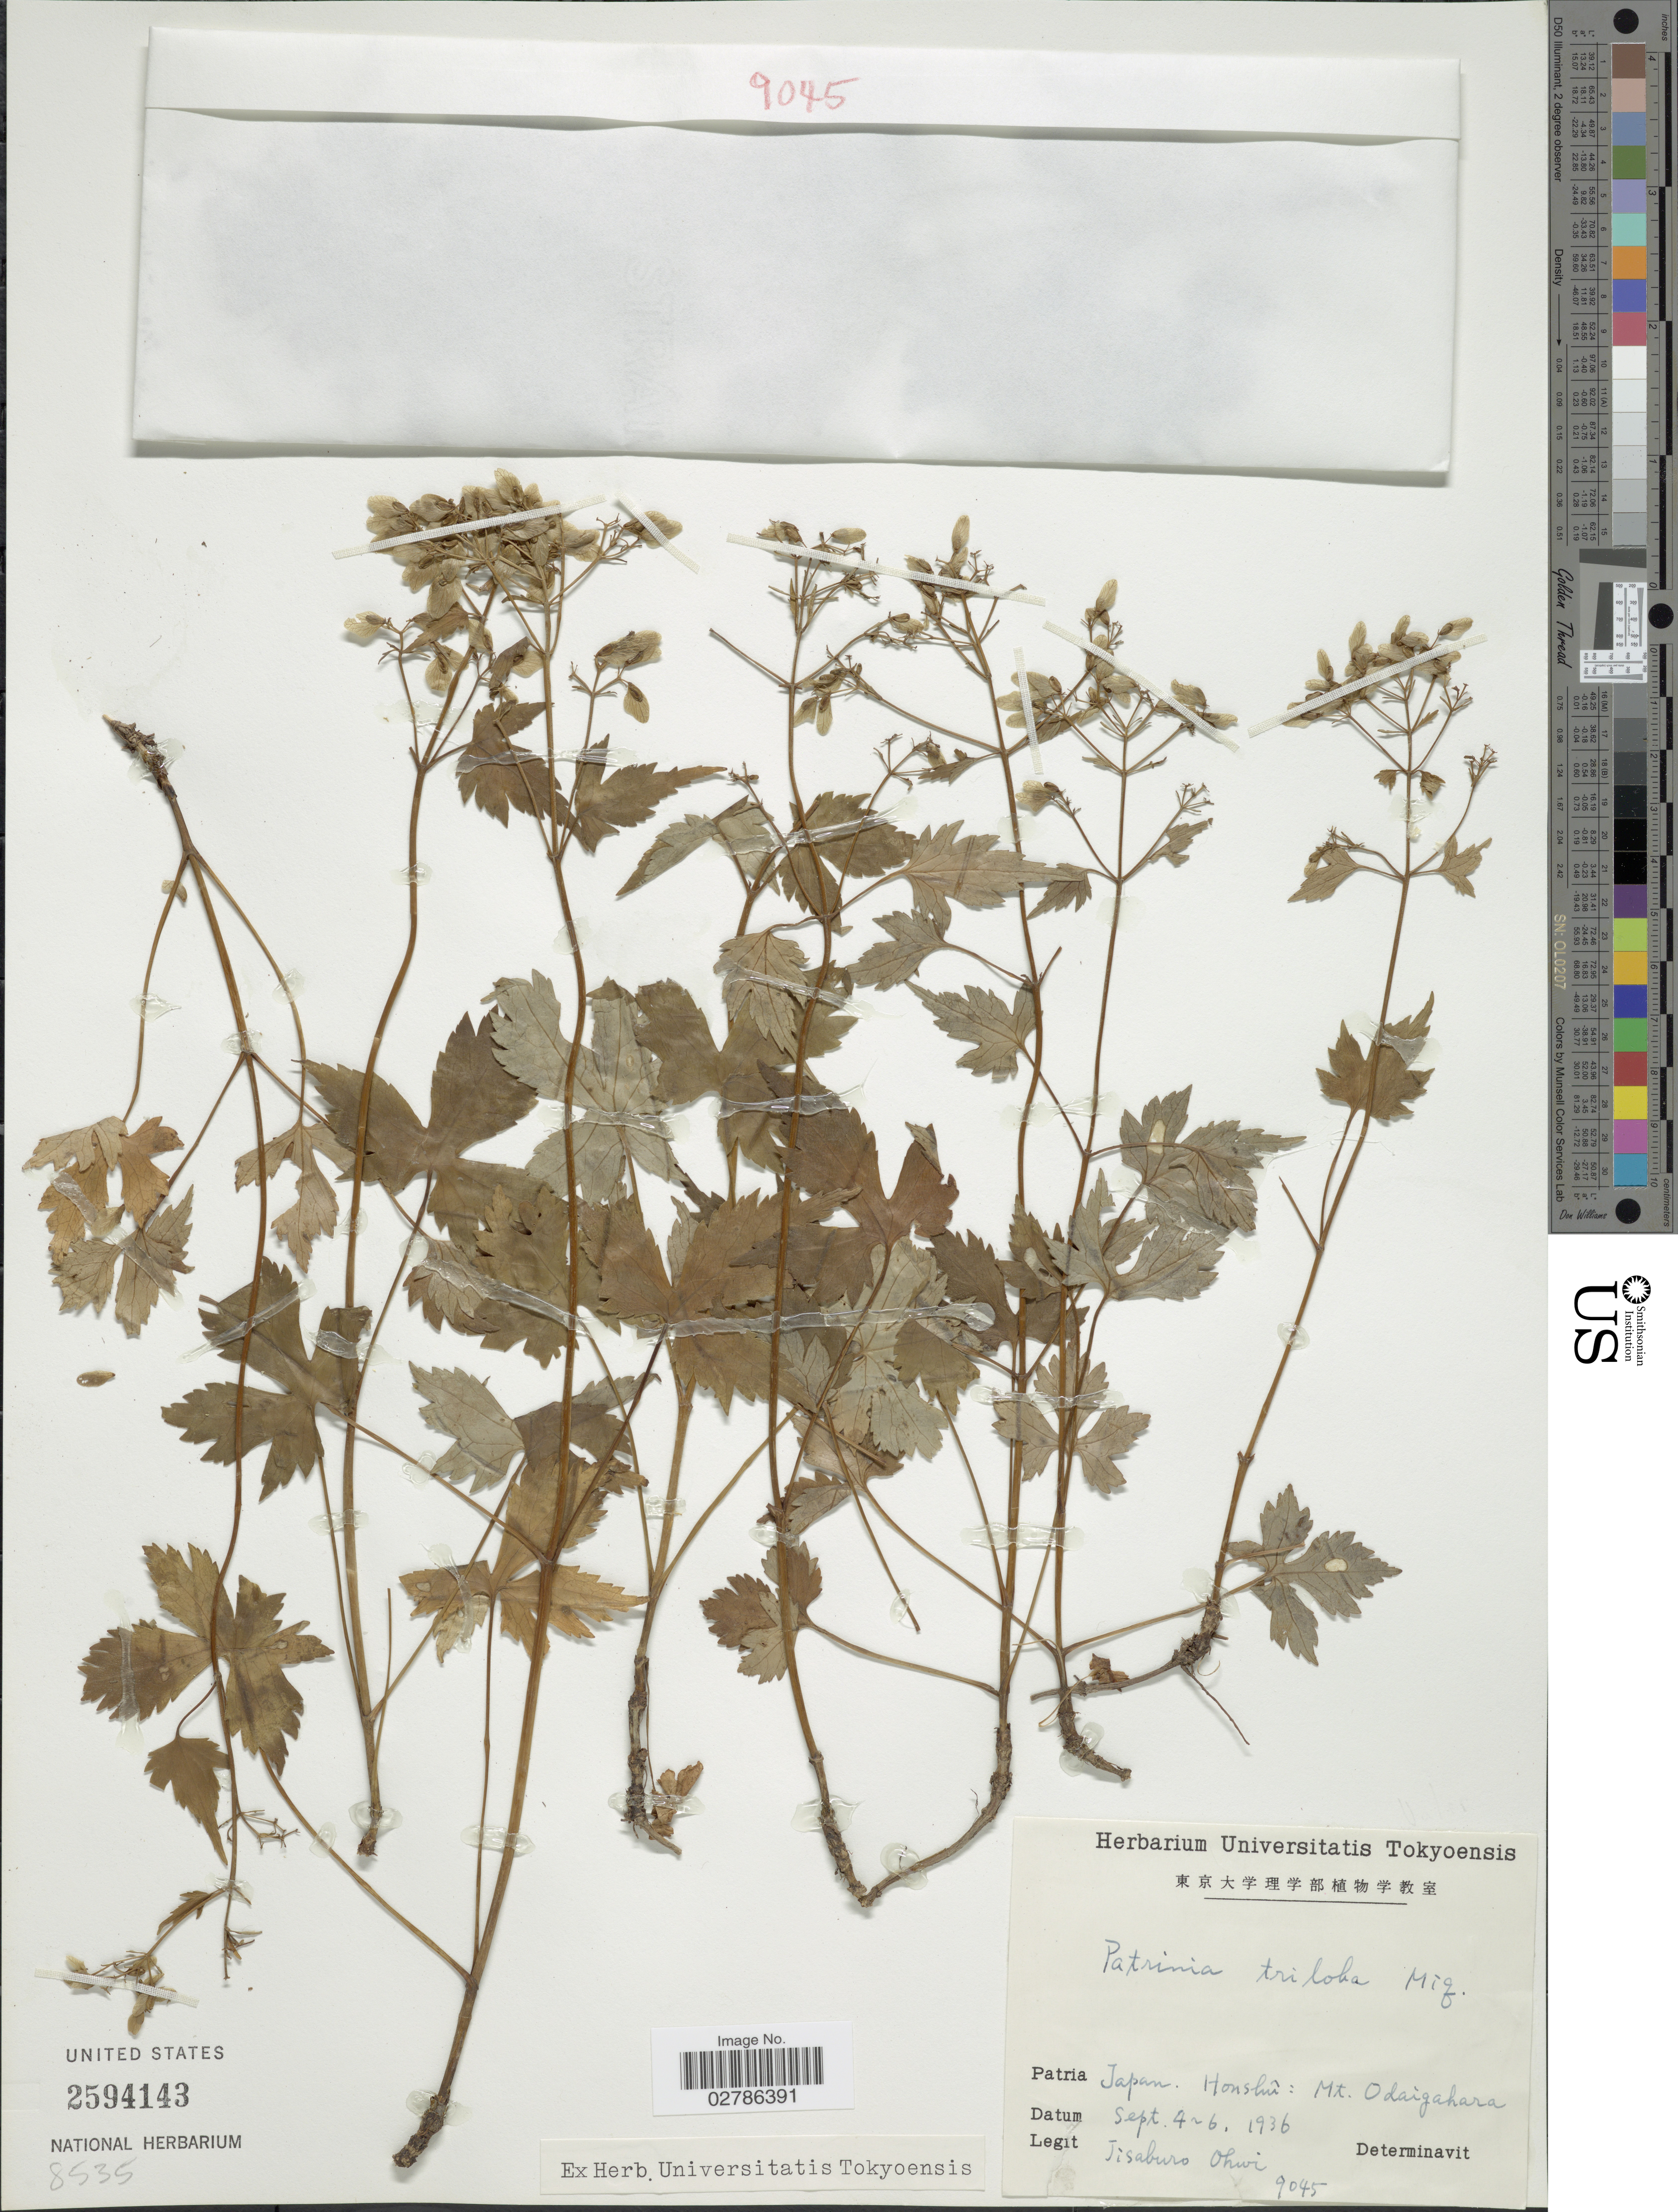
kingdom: Plantae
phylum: Tracheophyta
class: Magnoliopsida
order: Dipsacales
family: Caprifoliaceae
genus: Patrinia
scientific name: Patrinia triloba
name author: Miq.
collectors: J. Ohwi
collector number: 9045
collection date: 1936-09-04/1936-09-06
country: Japan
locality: Honshu, Mt. Odaigahara.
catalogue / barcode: US 2594143